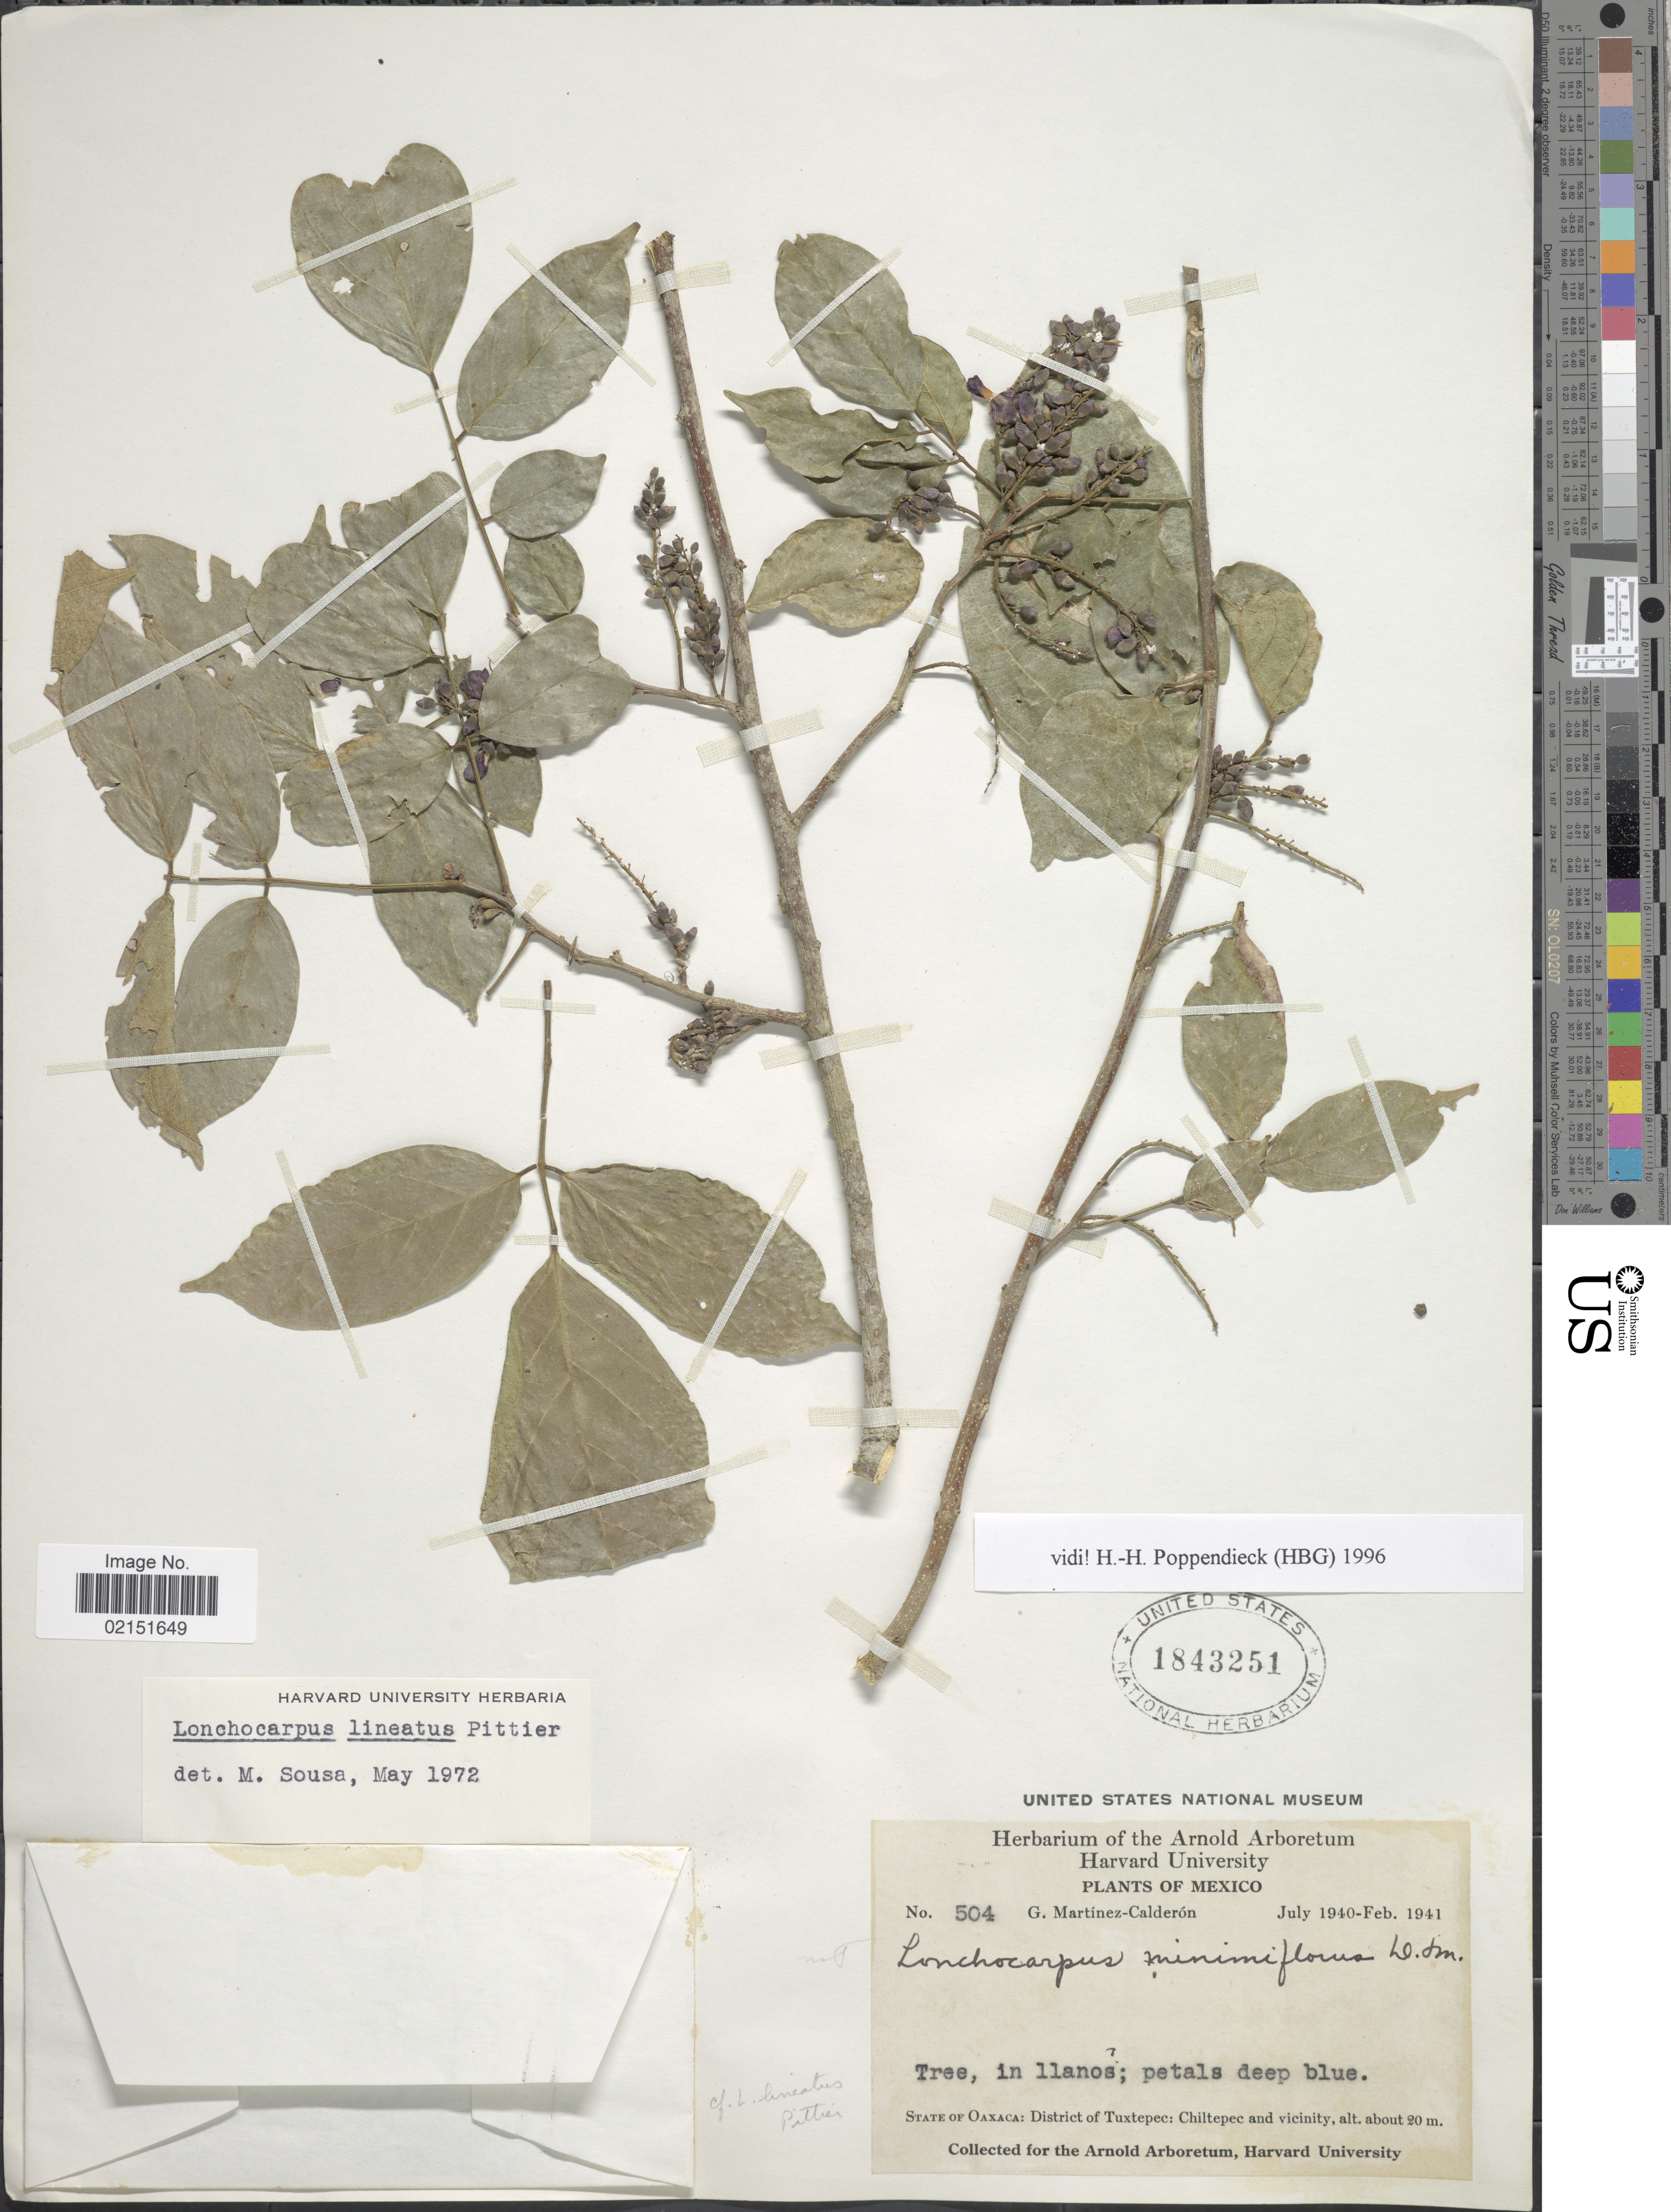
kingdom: Plantae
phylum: Tracheophyta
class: Magnoliopsida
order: Fabales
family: Fabaceae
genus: Lonchocarpus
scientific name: Lonchocarpus lineatus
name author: Pittier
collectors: G. Martínez Calderón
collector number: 504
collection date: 1940-07/1941-02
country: Mexico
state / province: Oaxaca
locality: State of Oaxaca: District of Tuxtepec: Chiltepec and vicinity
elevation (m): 20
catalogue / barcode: US 1843251